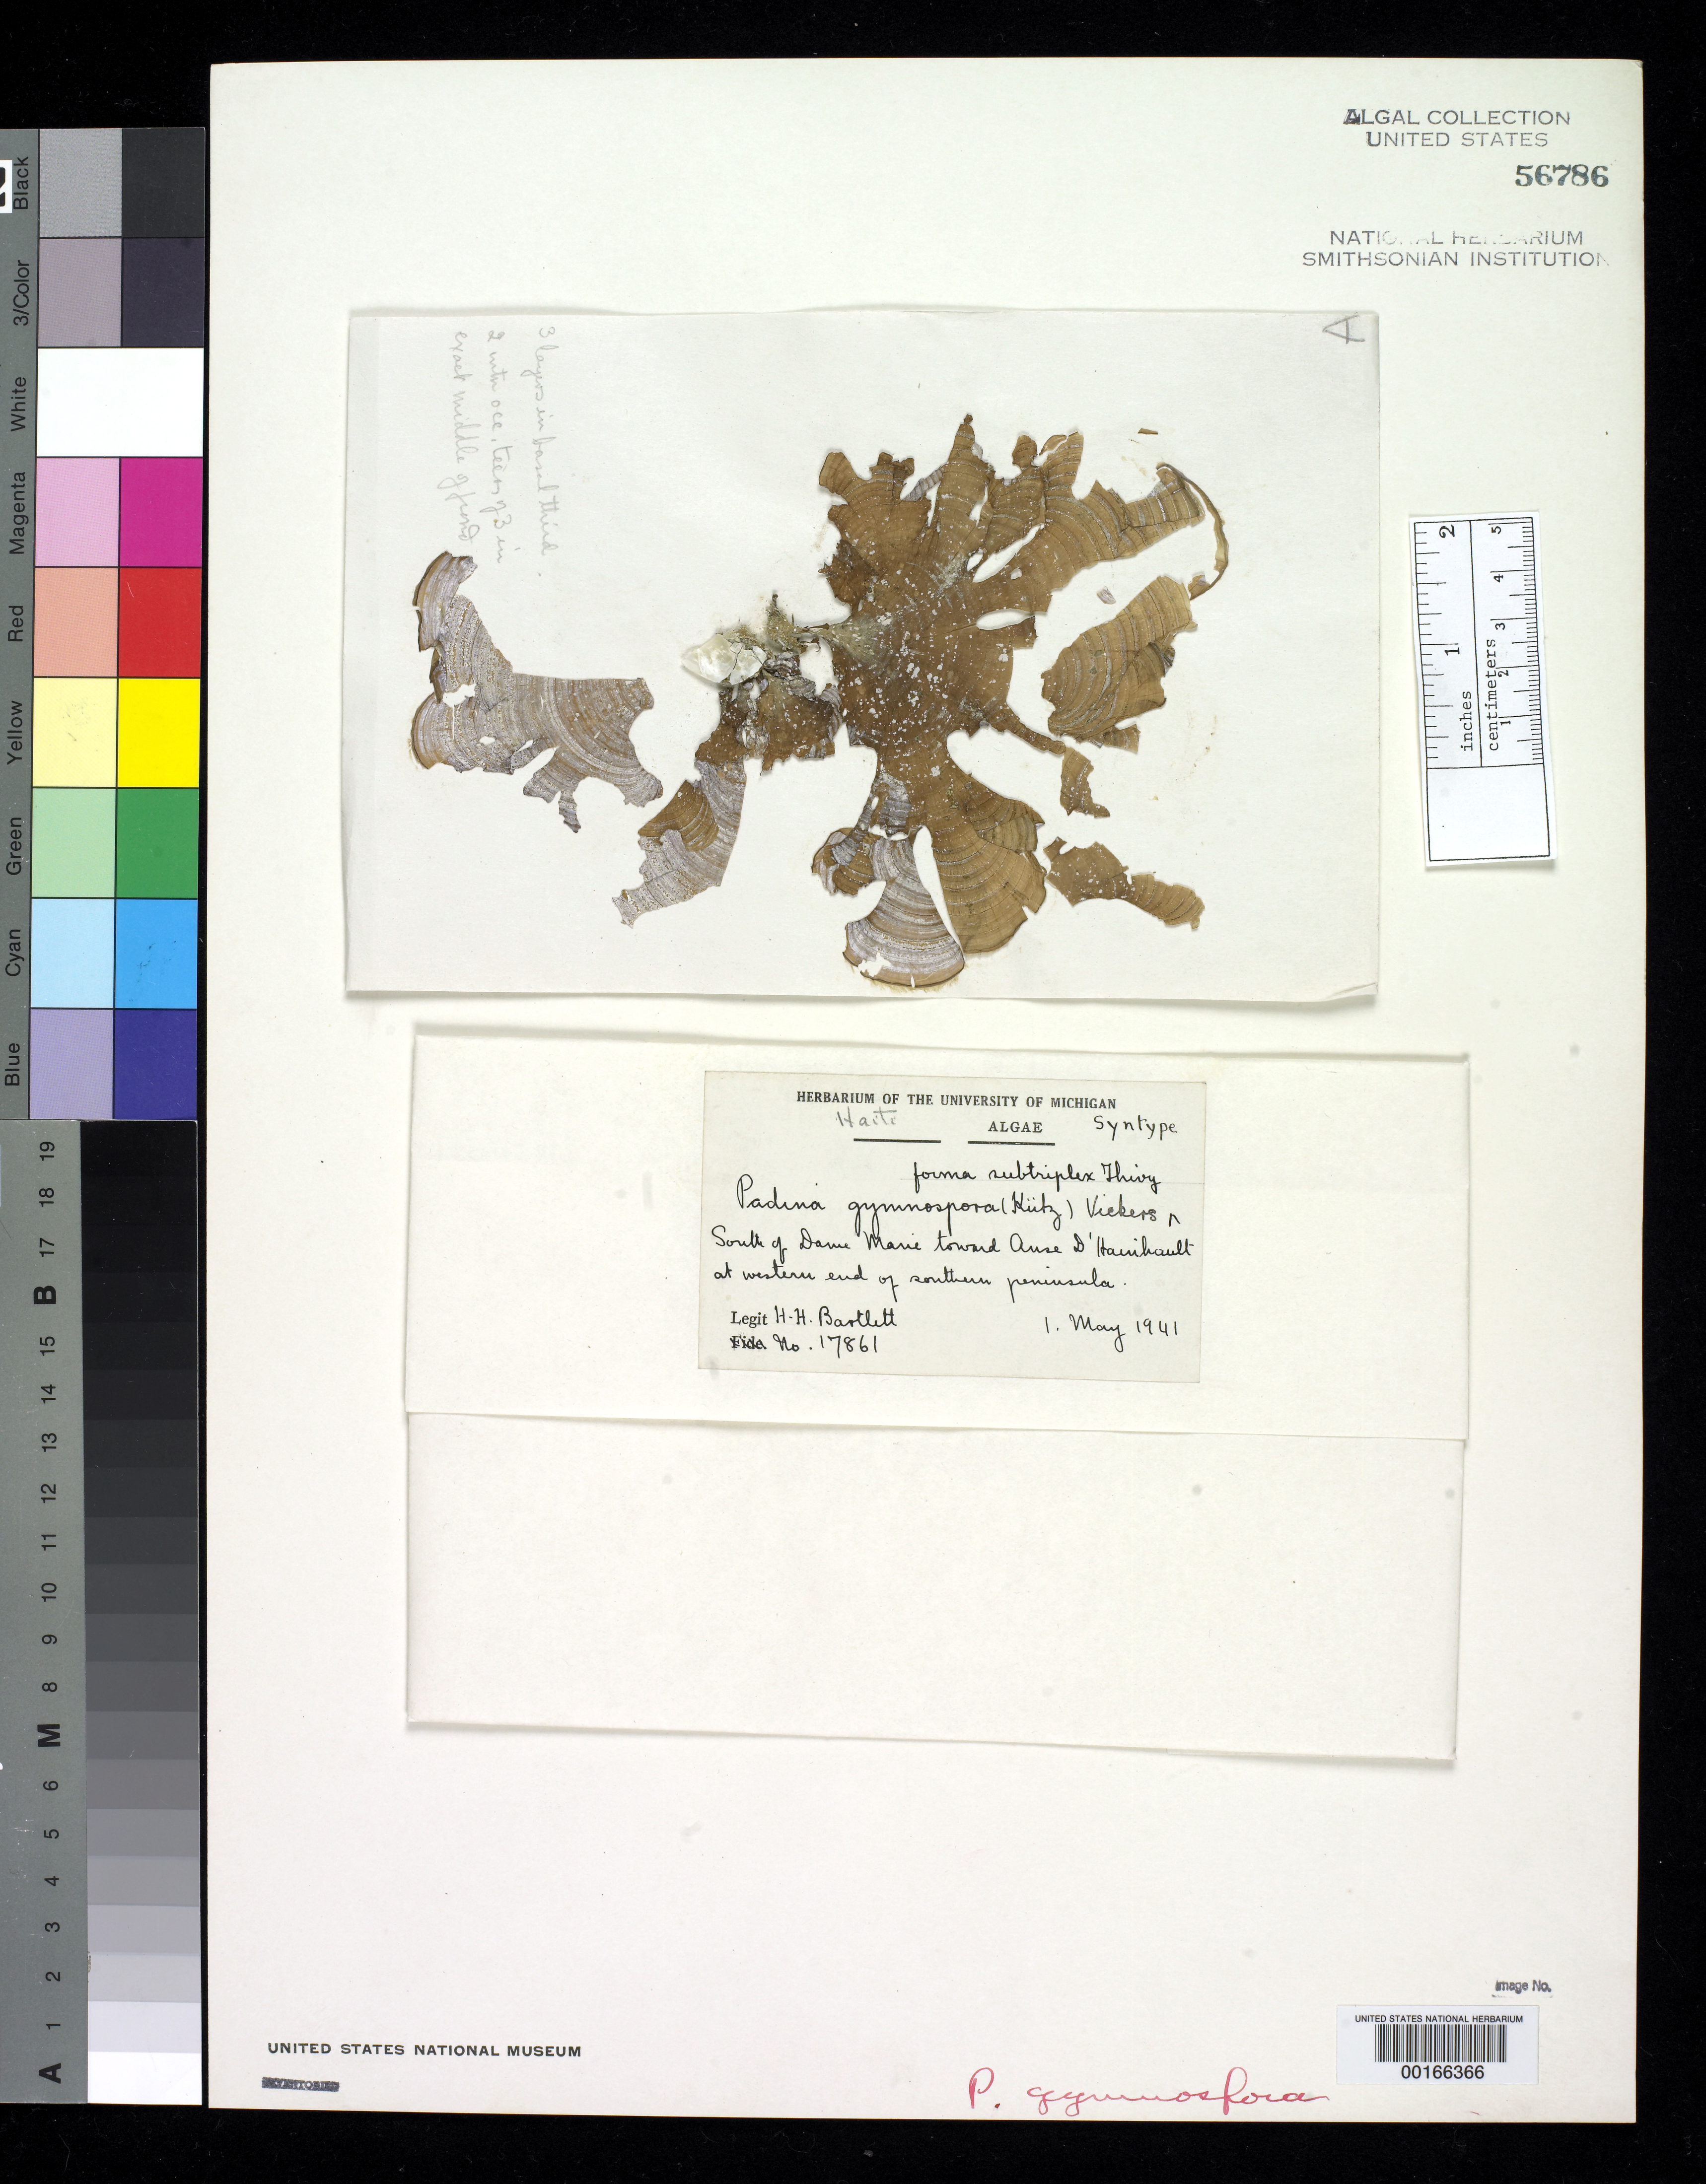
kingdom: Chromista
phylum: Ochrophyta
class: Phaeophyceae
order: Dictyotales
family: Dictyotaceae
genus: Padina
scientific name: Padina gymnospora f. subtriplex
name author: Thivy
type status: Syntype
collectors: H. H. Bartlett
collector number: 17861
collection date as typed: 01 May 1941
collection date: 1941-05-01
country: Haiti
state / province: Sud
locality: South of Dame Marie toward Anse D'Hainault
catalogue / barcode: US 56786